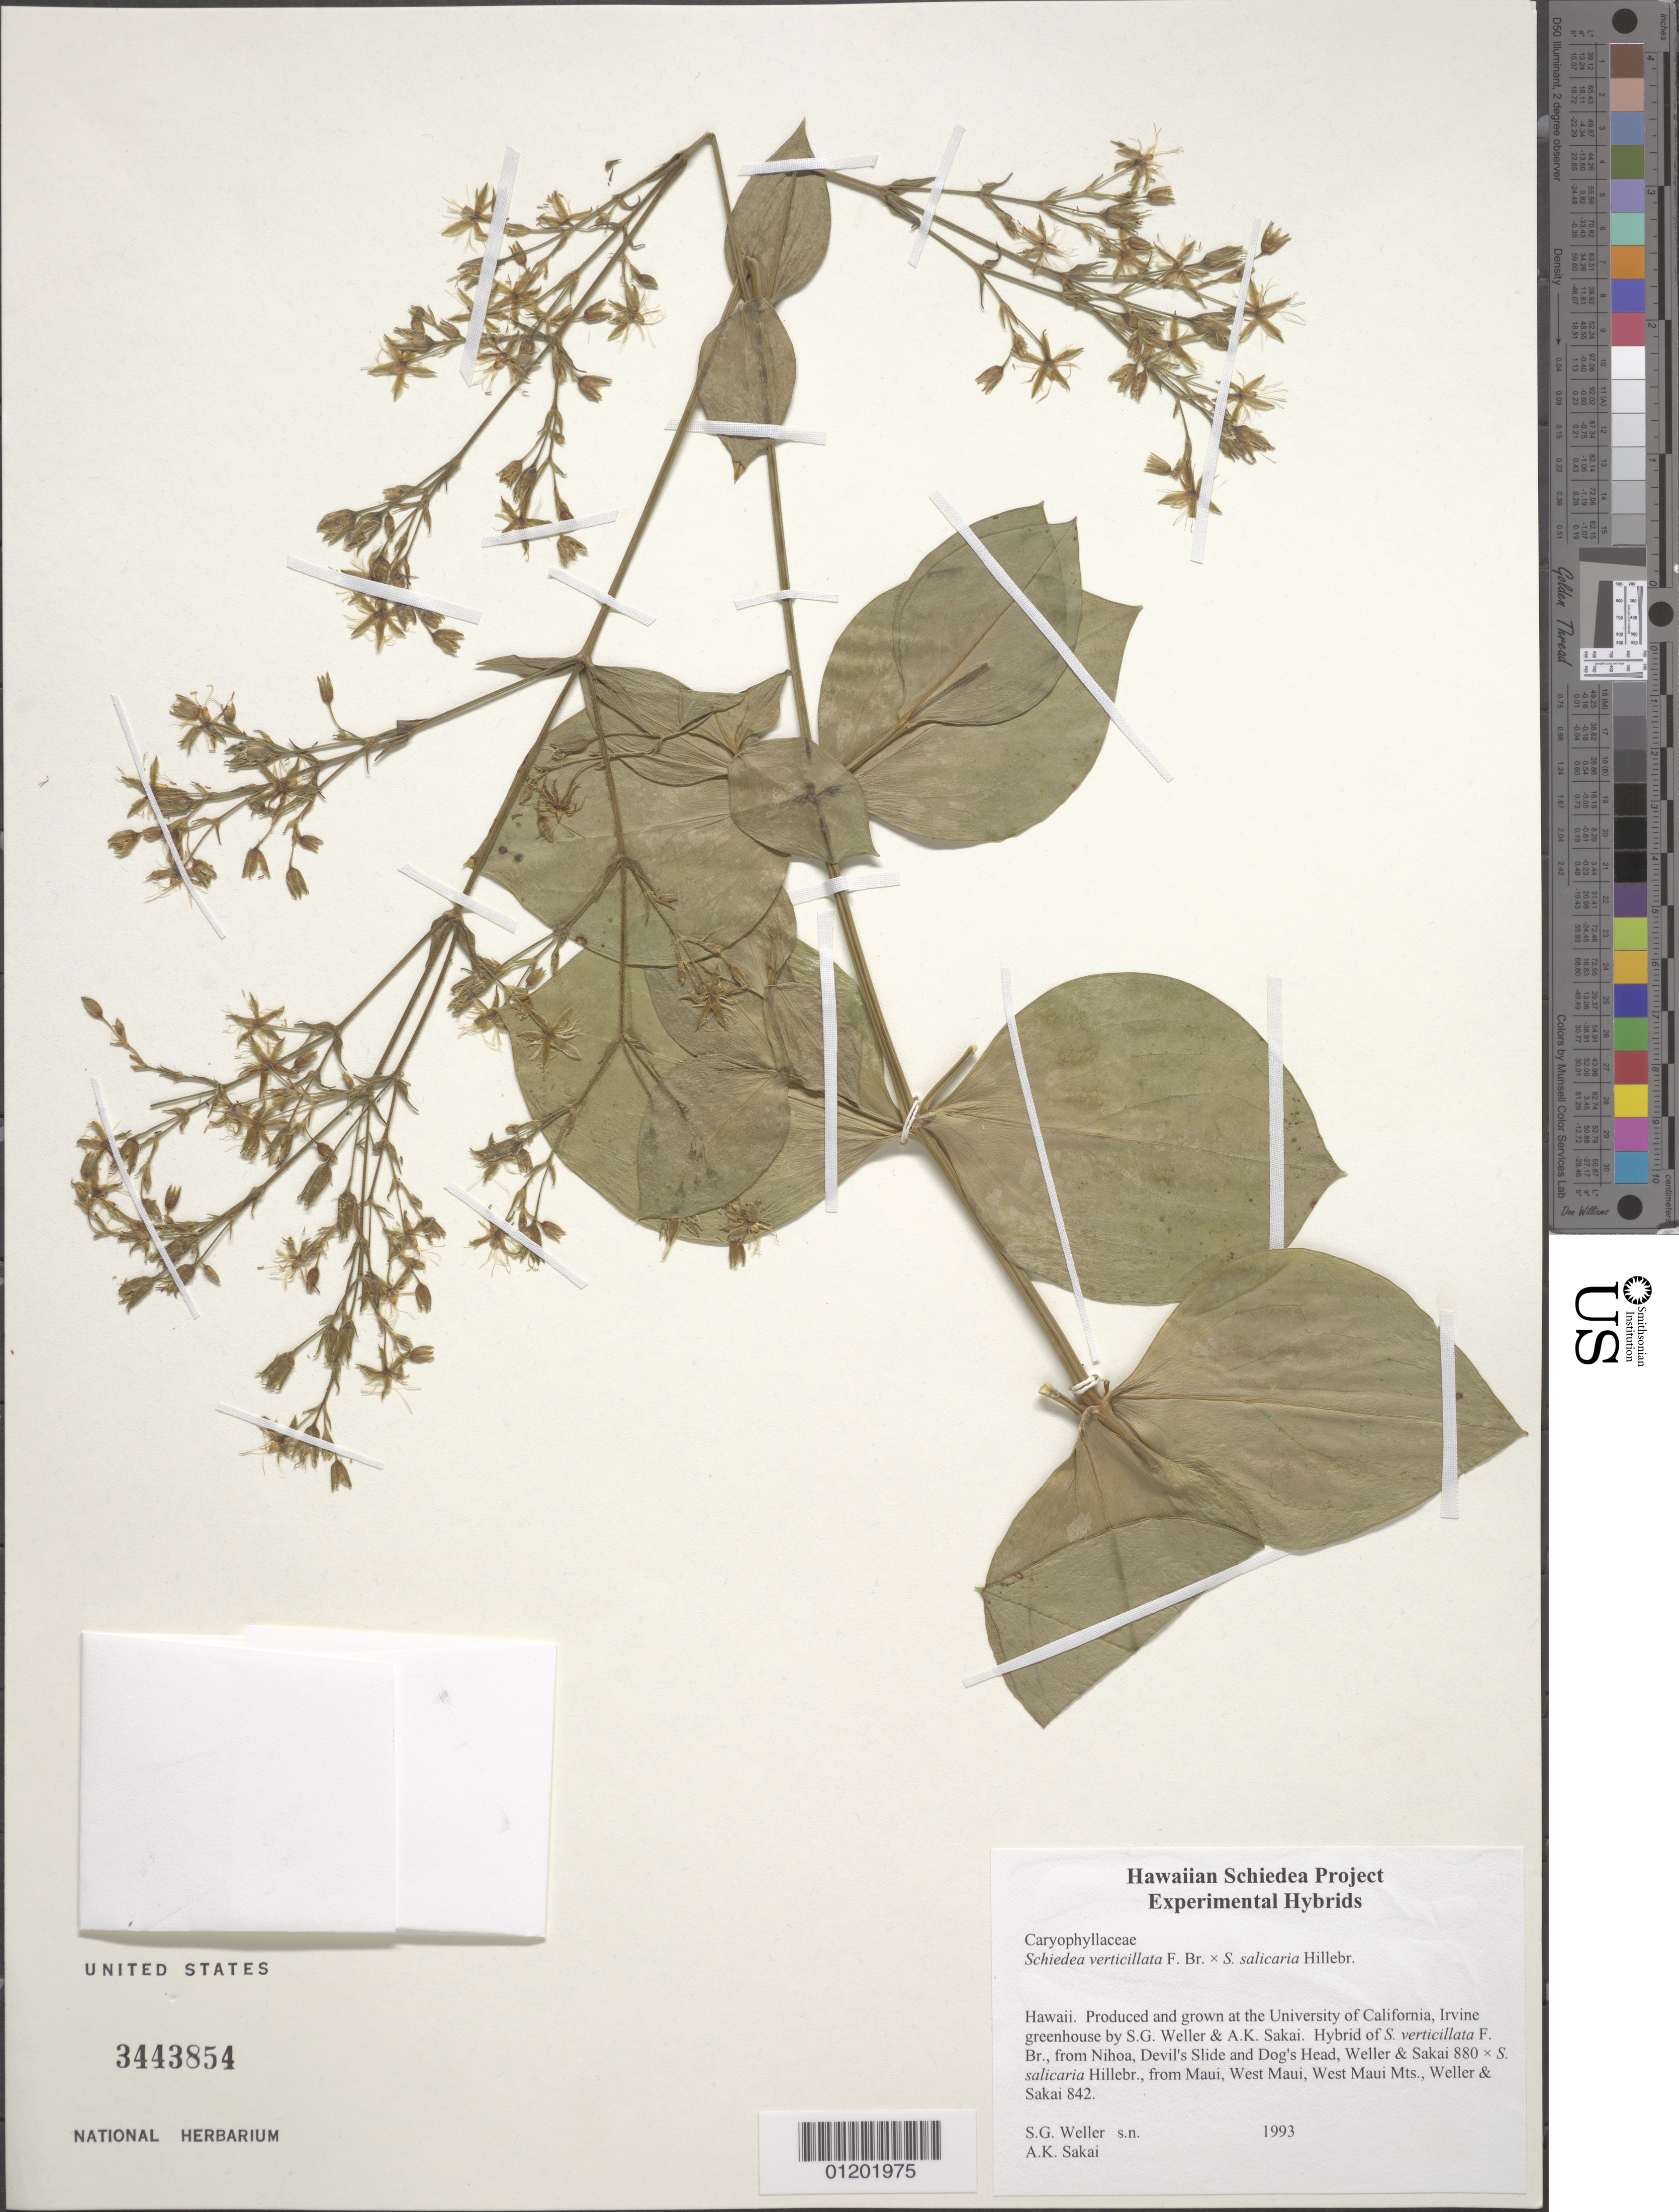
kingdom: Plantae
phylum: Tracheophyta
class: Magnoliopsida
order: Caryophyllales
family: Caryophyllaceae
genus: Schiedea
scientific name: Schiedea salicaria x S. verticillata F. Br. in Christoph. & Caum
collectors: S. G. Weller & A. Sakai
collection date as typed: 1993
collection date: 1993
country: United States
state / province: California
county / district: Orange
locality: University of California, Irvine greenhouse.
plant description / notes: Hybrid of S. verticillata F. Br. [from Nihoa, Devil's Slide and Dog's Head, Weller & Sakai 880] x S. salicaria Hillebr. [from Maui, West Maui, West Maui Mts., Weller & Sakai 842] .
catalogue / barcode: US 3443854